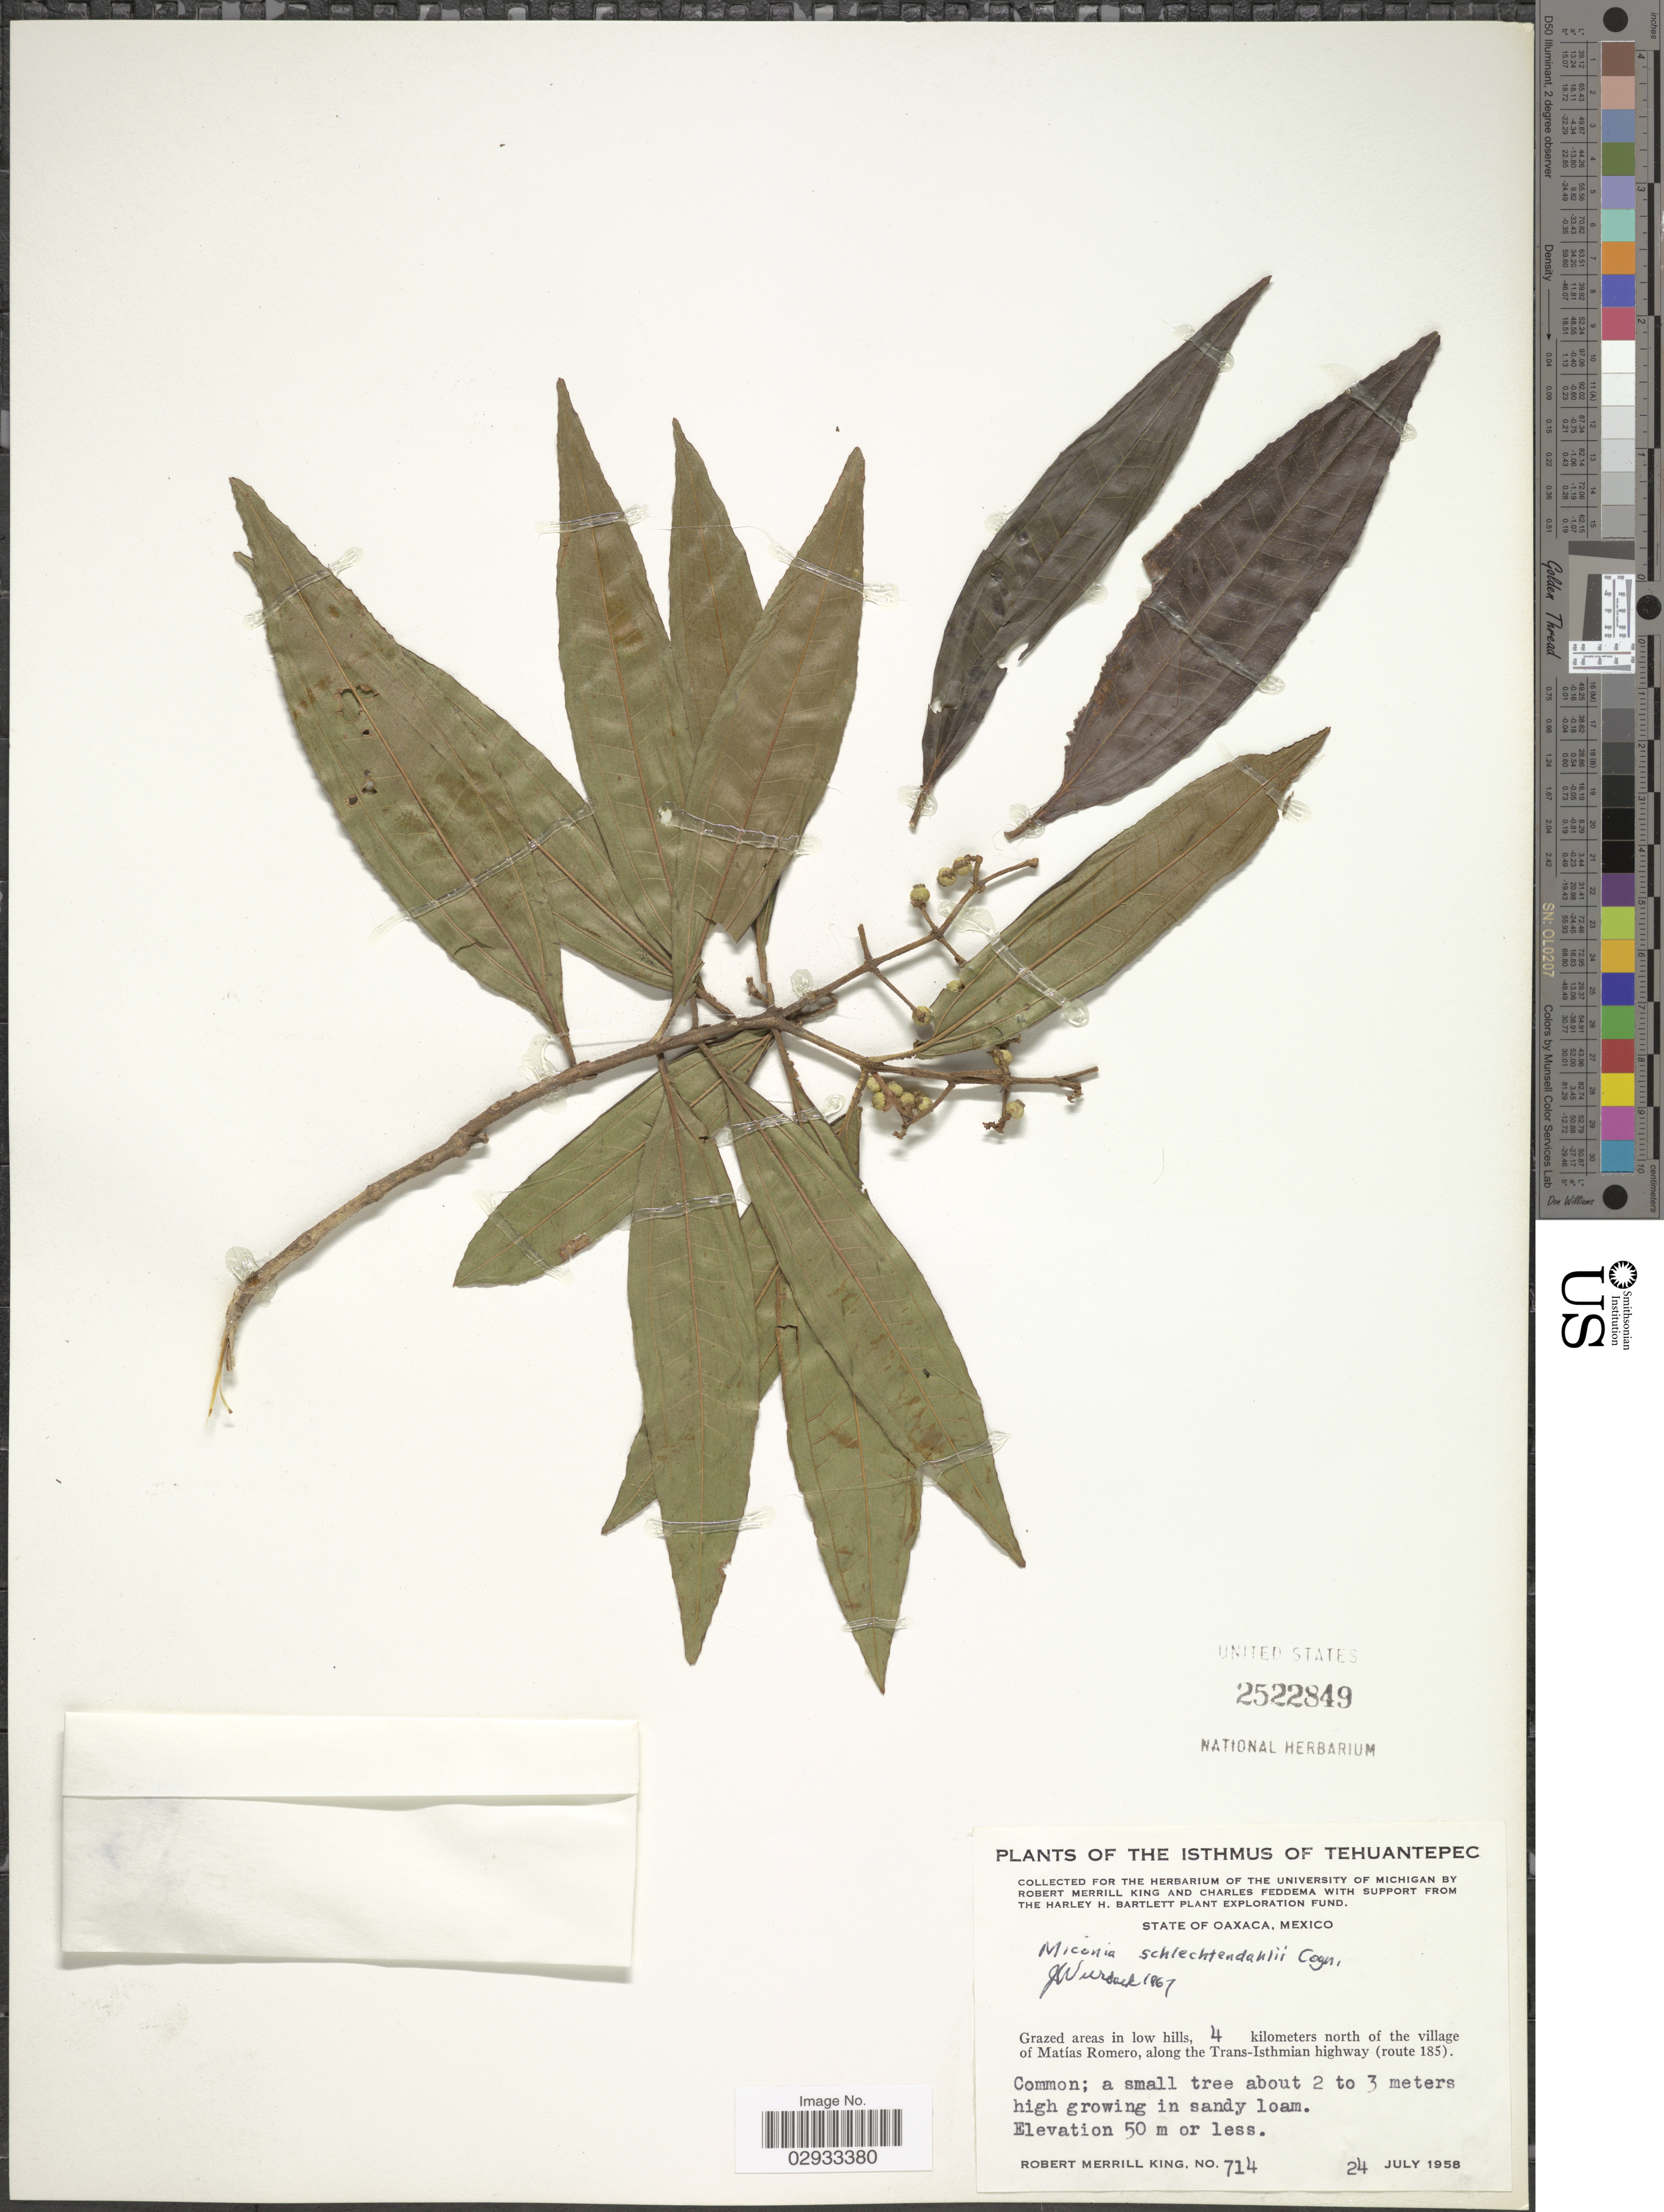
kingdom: Plantae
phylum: Tracheophyta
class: Magnoliopsida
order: Myrtales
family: Melastomataceae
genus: Miconia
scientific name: Miconia schlechtendalii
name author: Cogn. in DC.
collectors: R. M. King & C. Feddema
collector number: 714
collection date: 1958-07-24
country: Mexico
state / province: Oaxaca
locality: The Isthmus of Tehuantepec. 4 kilometers north of the village of Matías Romerom along the Trans-Isthmian highway (route 185).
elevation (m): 50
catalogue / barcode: US 2522849